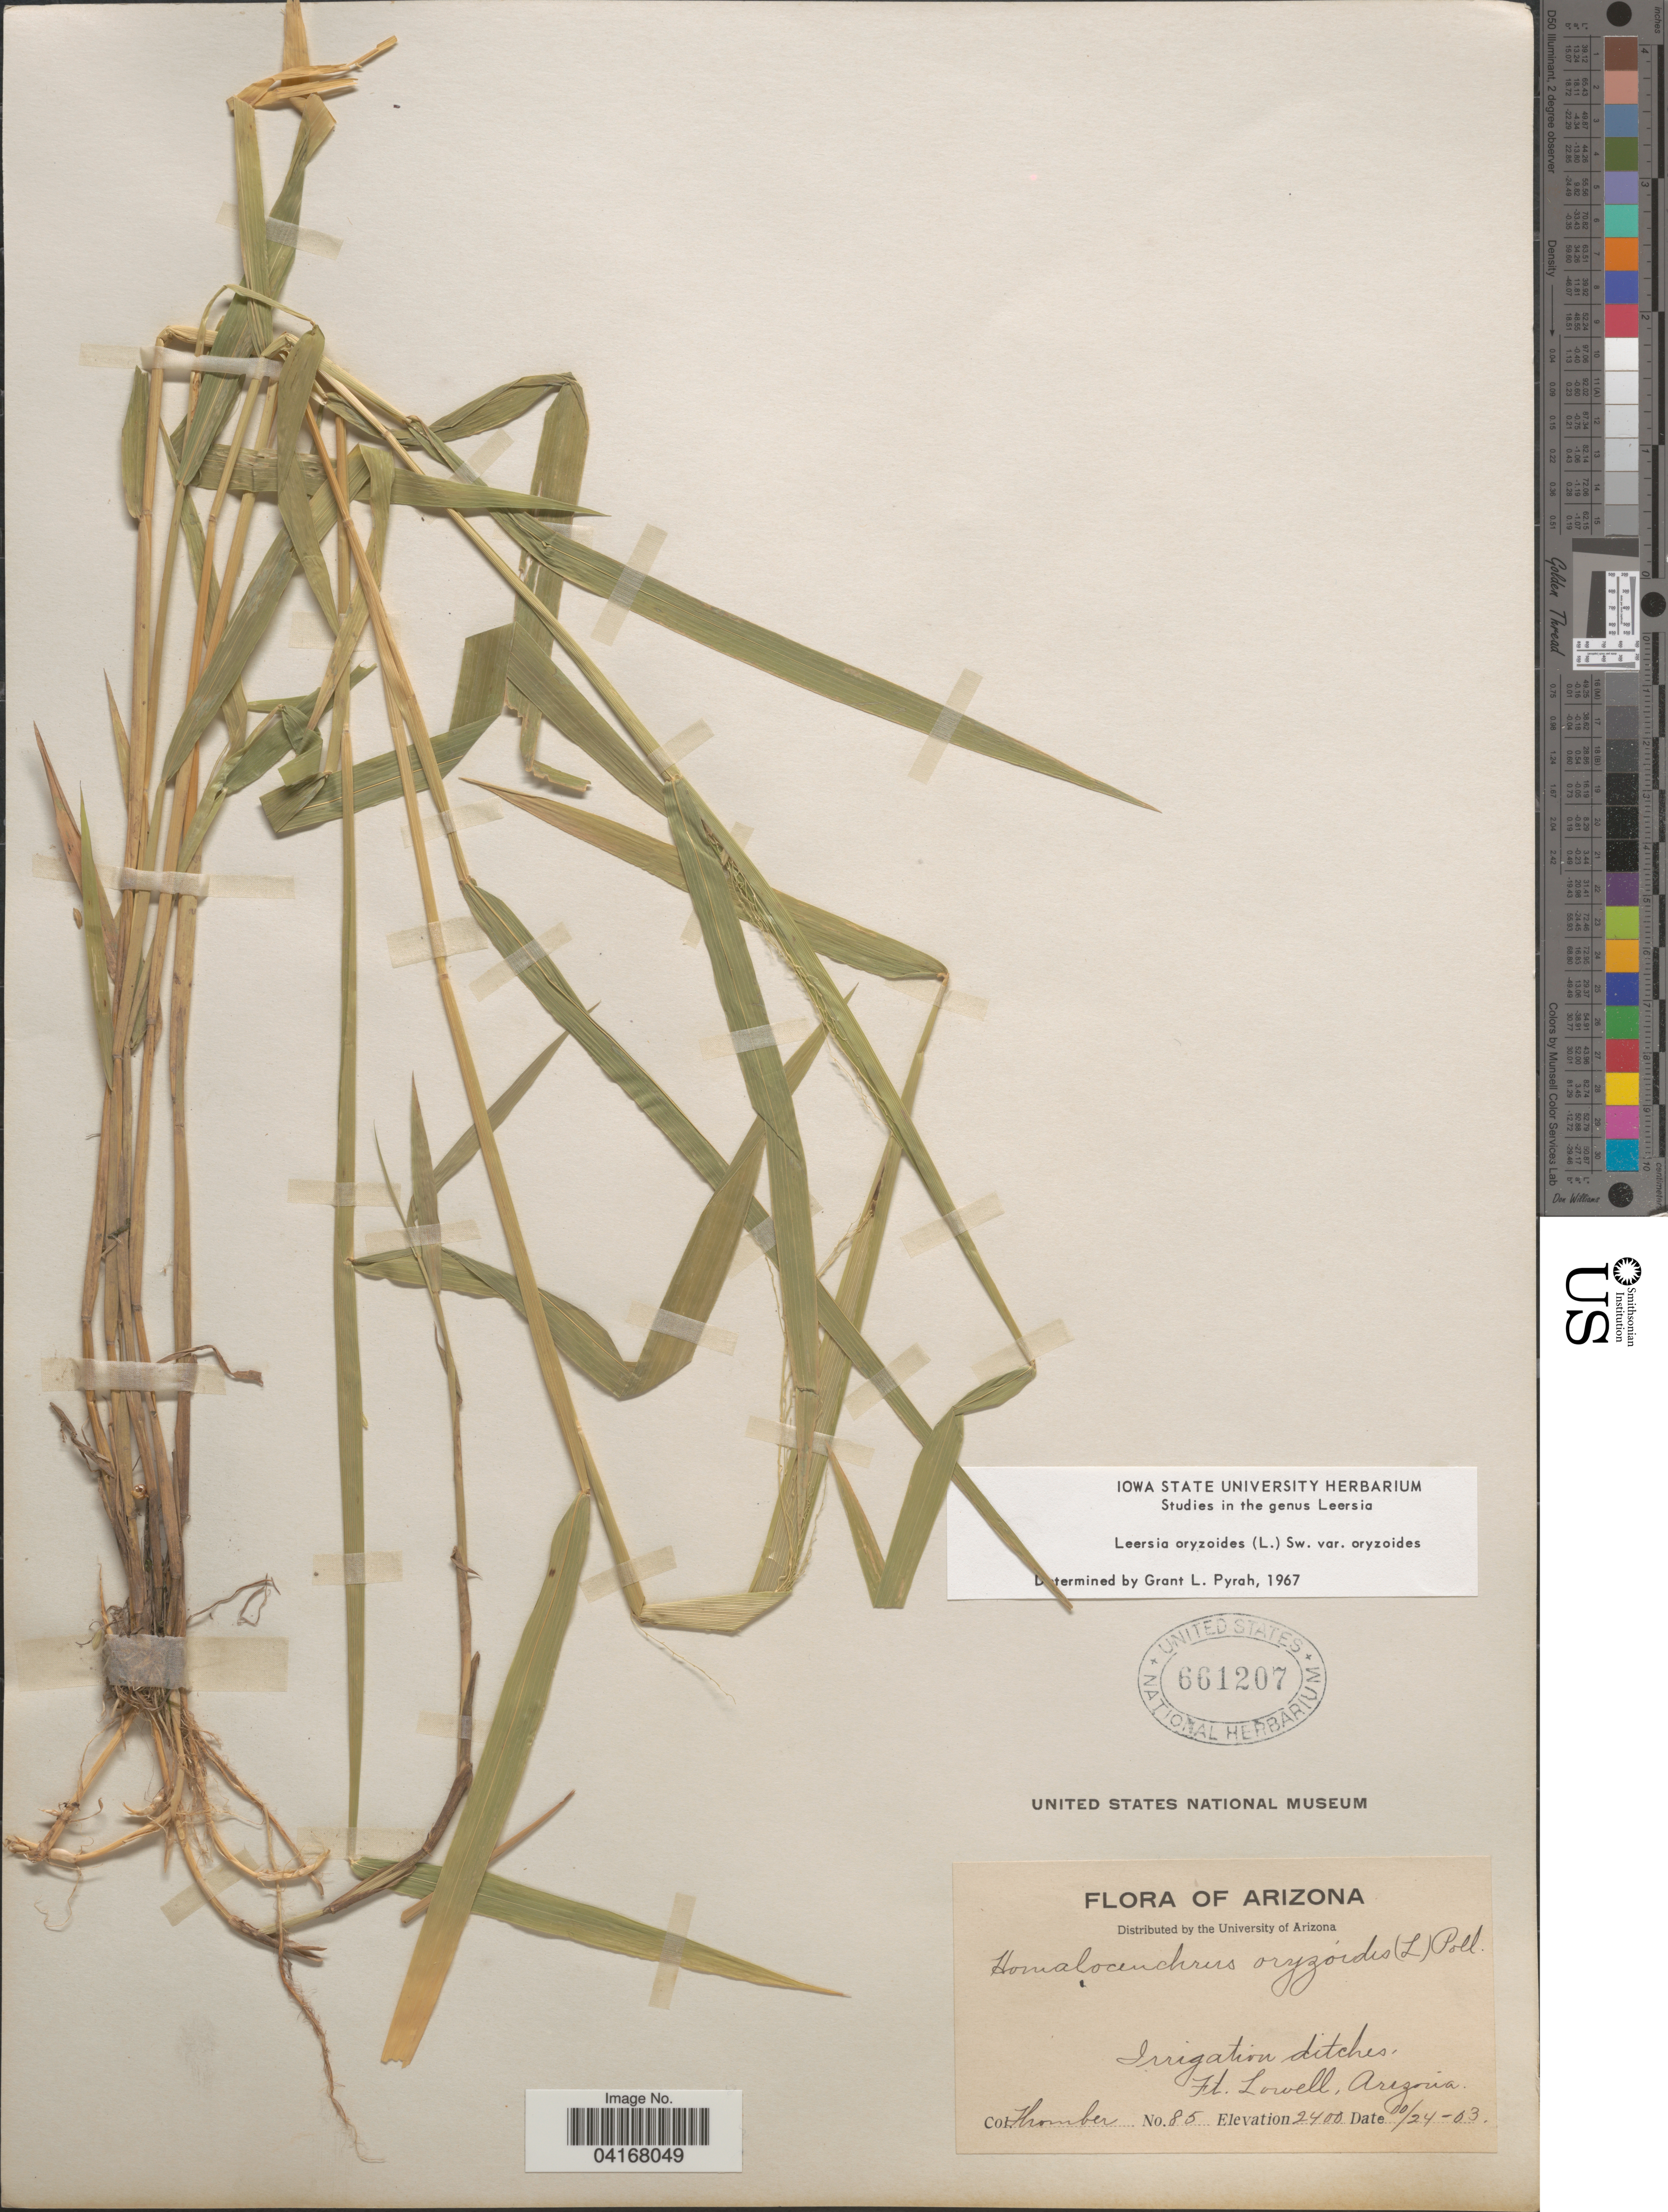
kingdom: Plantae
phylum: Tracheophyta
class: Liliopsida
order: Poales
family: Poaceae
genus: Leersia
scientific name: Leersia oryzoides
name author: (L.) Sw.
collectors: -. Thomber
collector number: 85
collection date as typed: Transcribed d/m/y: 24/10/63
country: United States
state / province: Arizona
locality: Ft. Lowell.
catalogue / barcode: US 661207